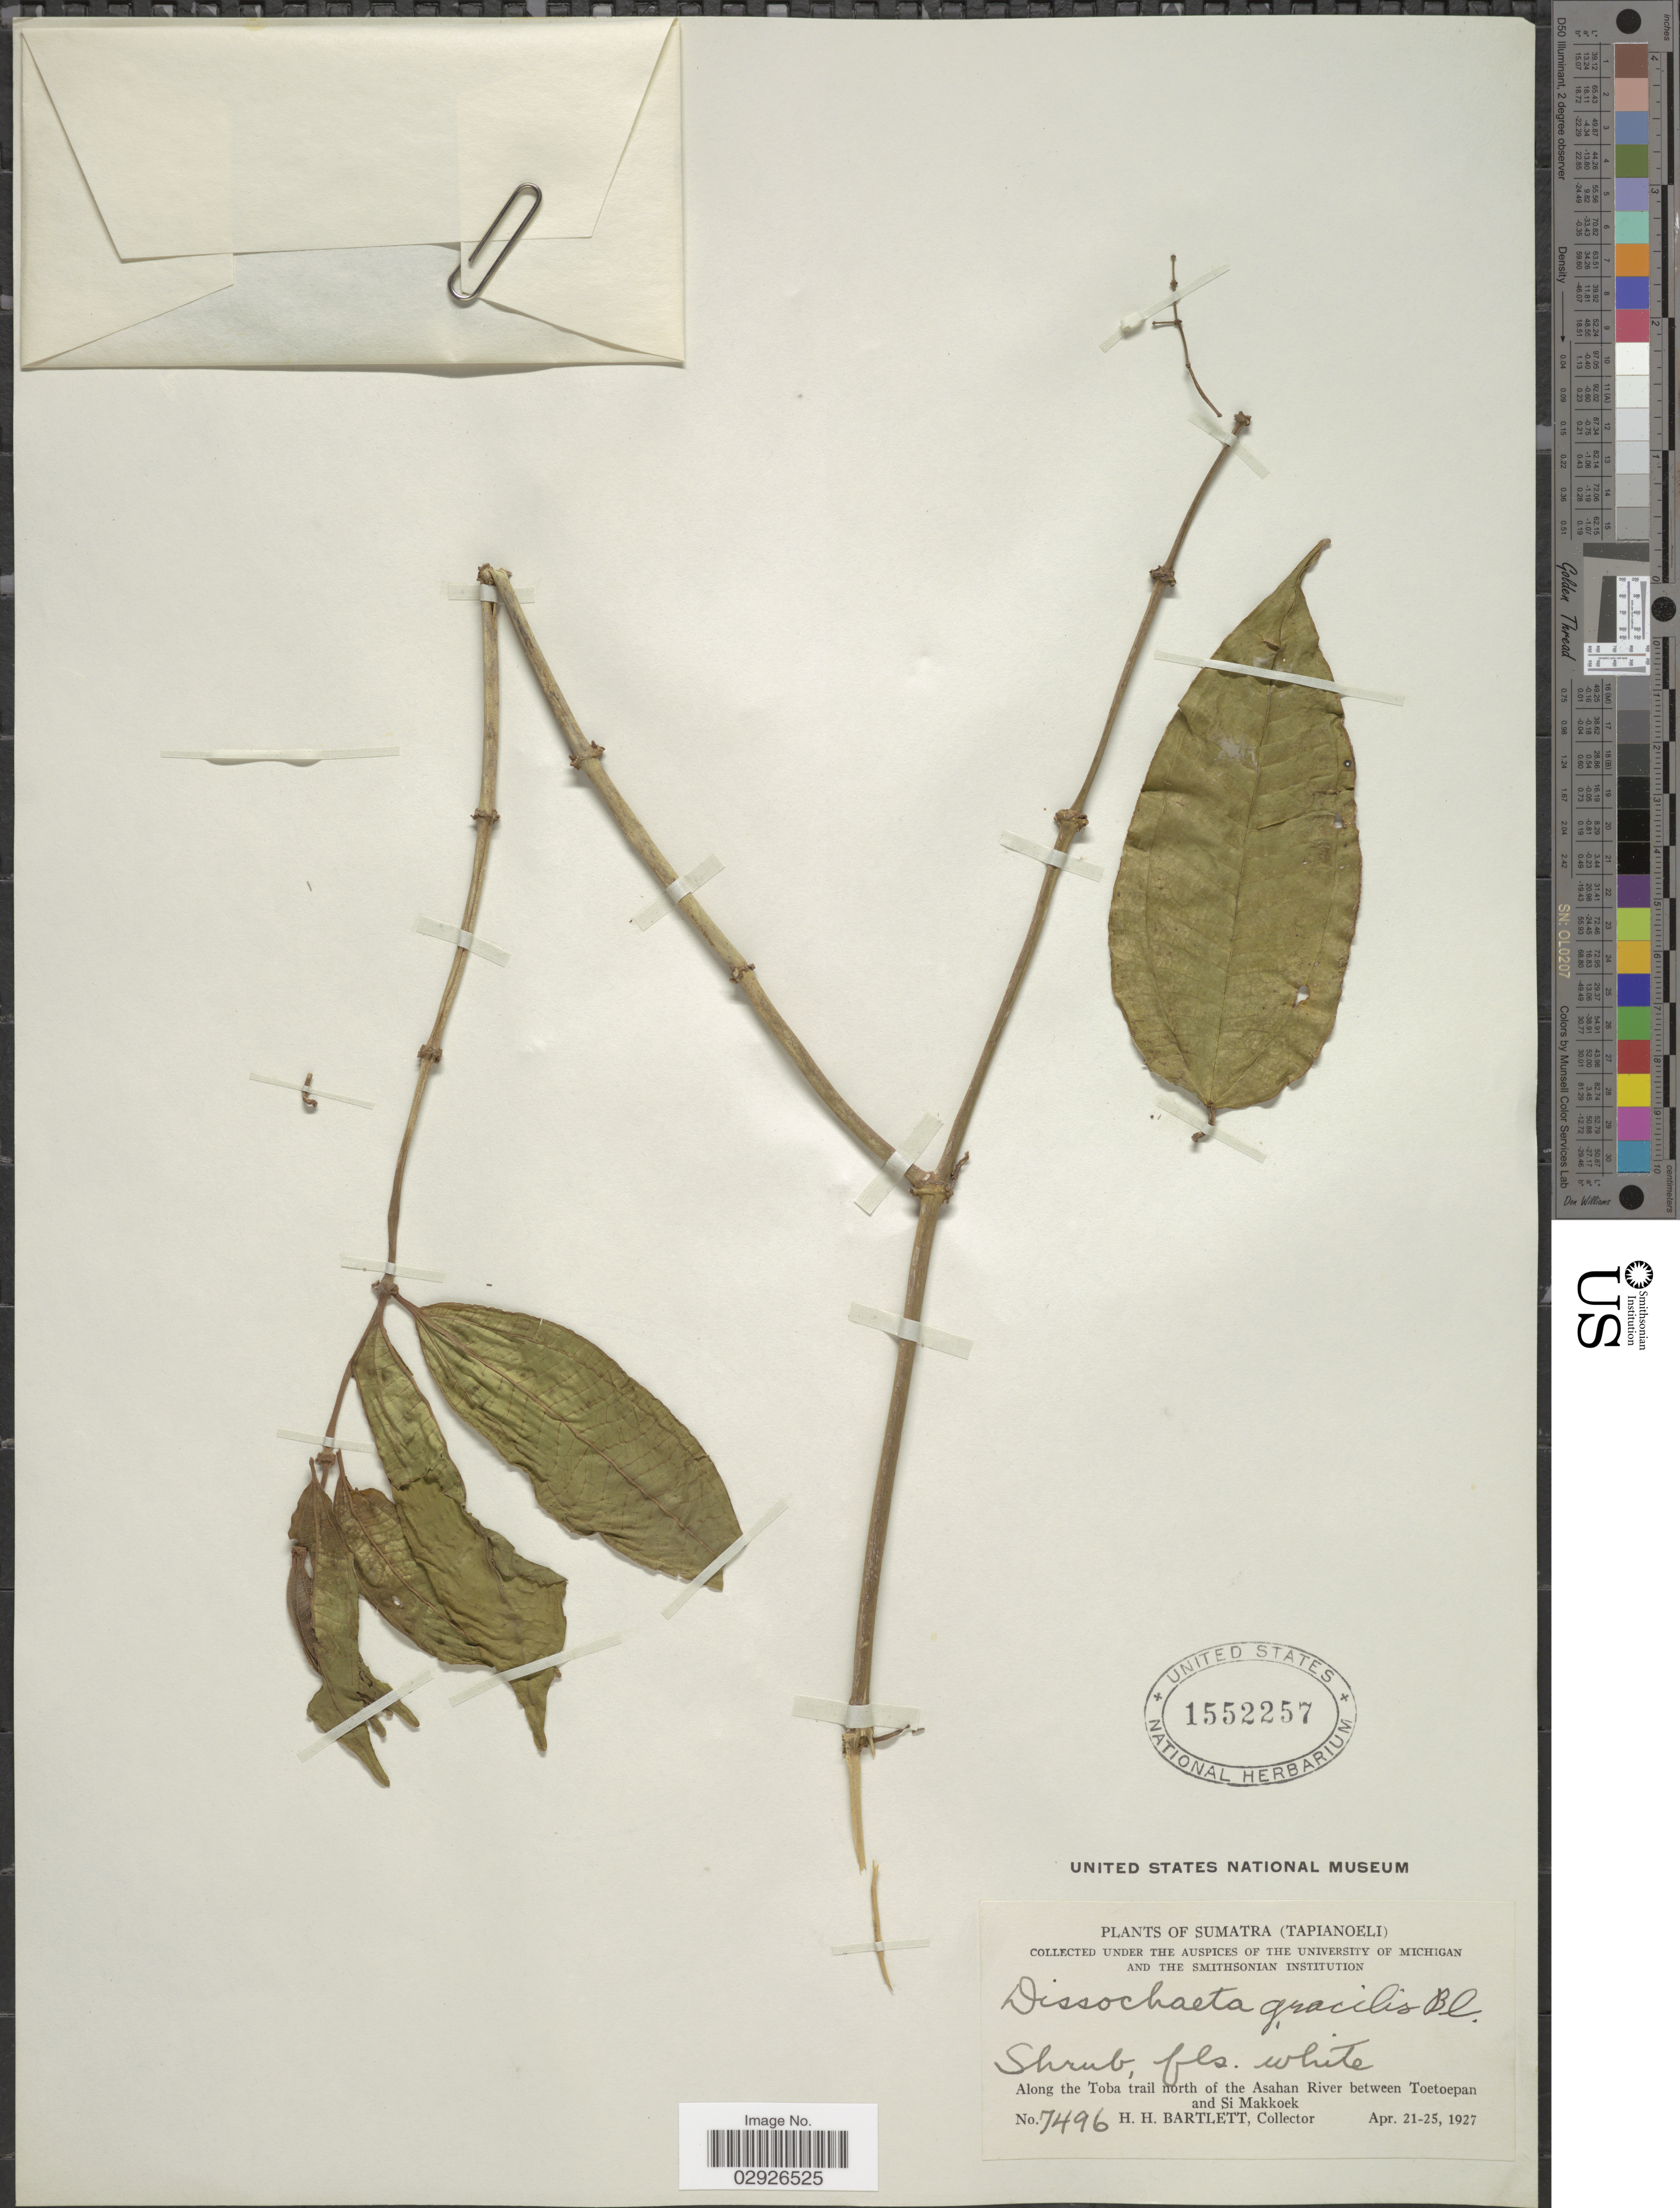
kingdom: Plantae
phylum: Tracheophyta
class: Magnoliopsida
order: Myrtales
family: Melastomataceae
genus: Dissochaeta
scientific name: Dissochaeta gracilis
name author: Blume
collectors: H. H. Bartlett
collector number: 7496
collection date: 1927-04-21/1927-04-25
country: Indonesia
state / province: Sumatra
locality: (Tapianoeli). Along the Toba trail north of the Asahan River between Toetoepan and Si Makkoek.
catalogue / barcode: US 1552257